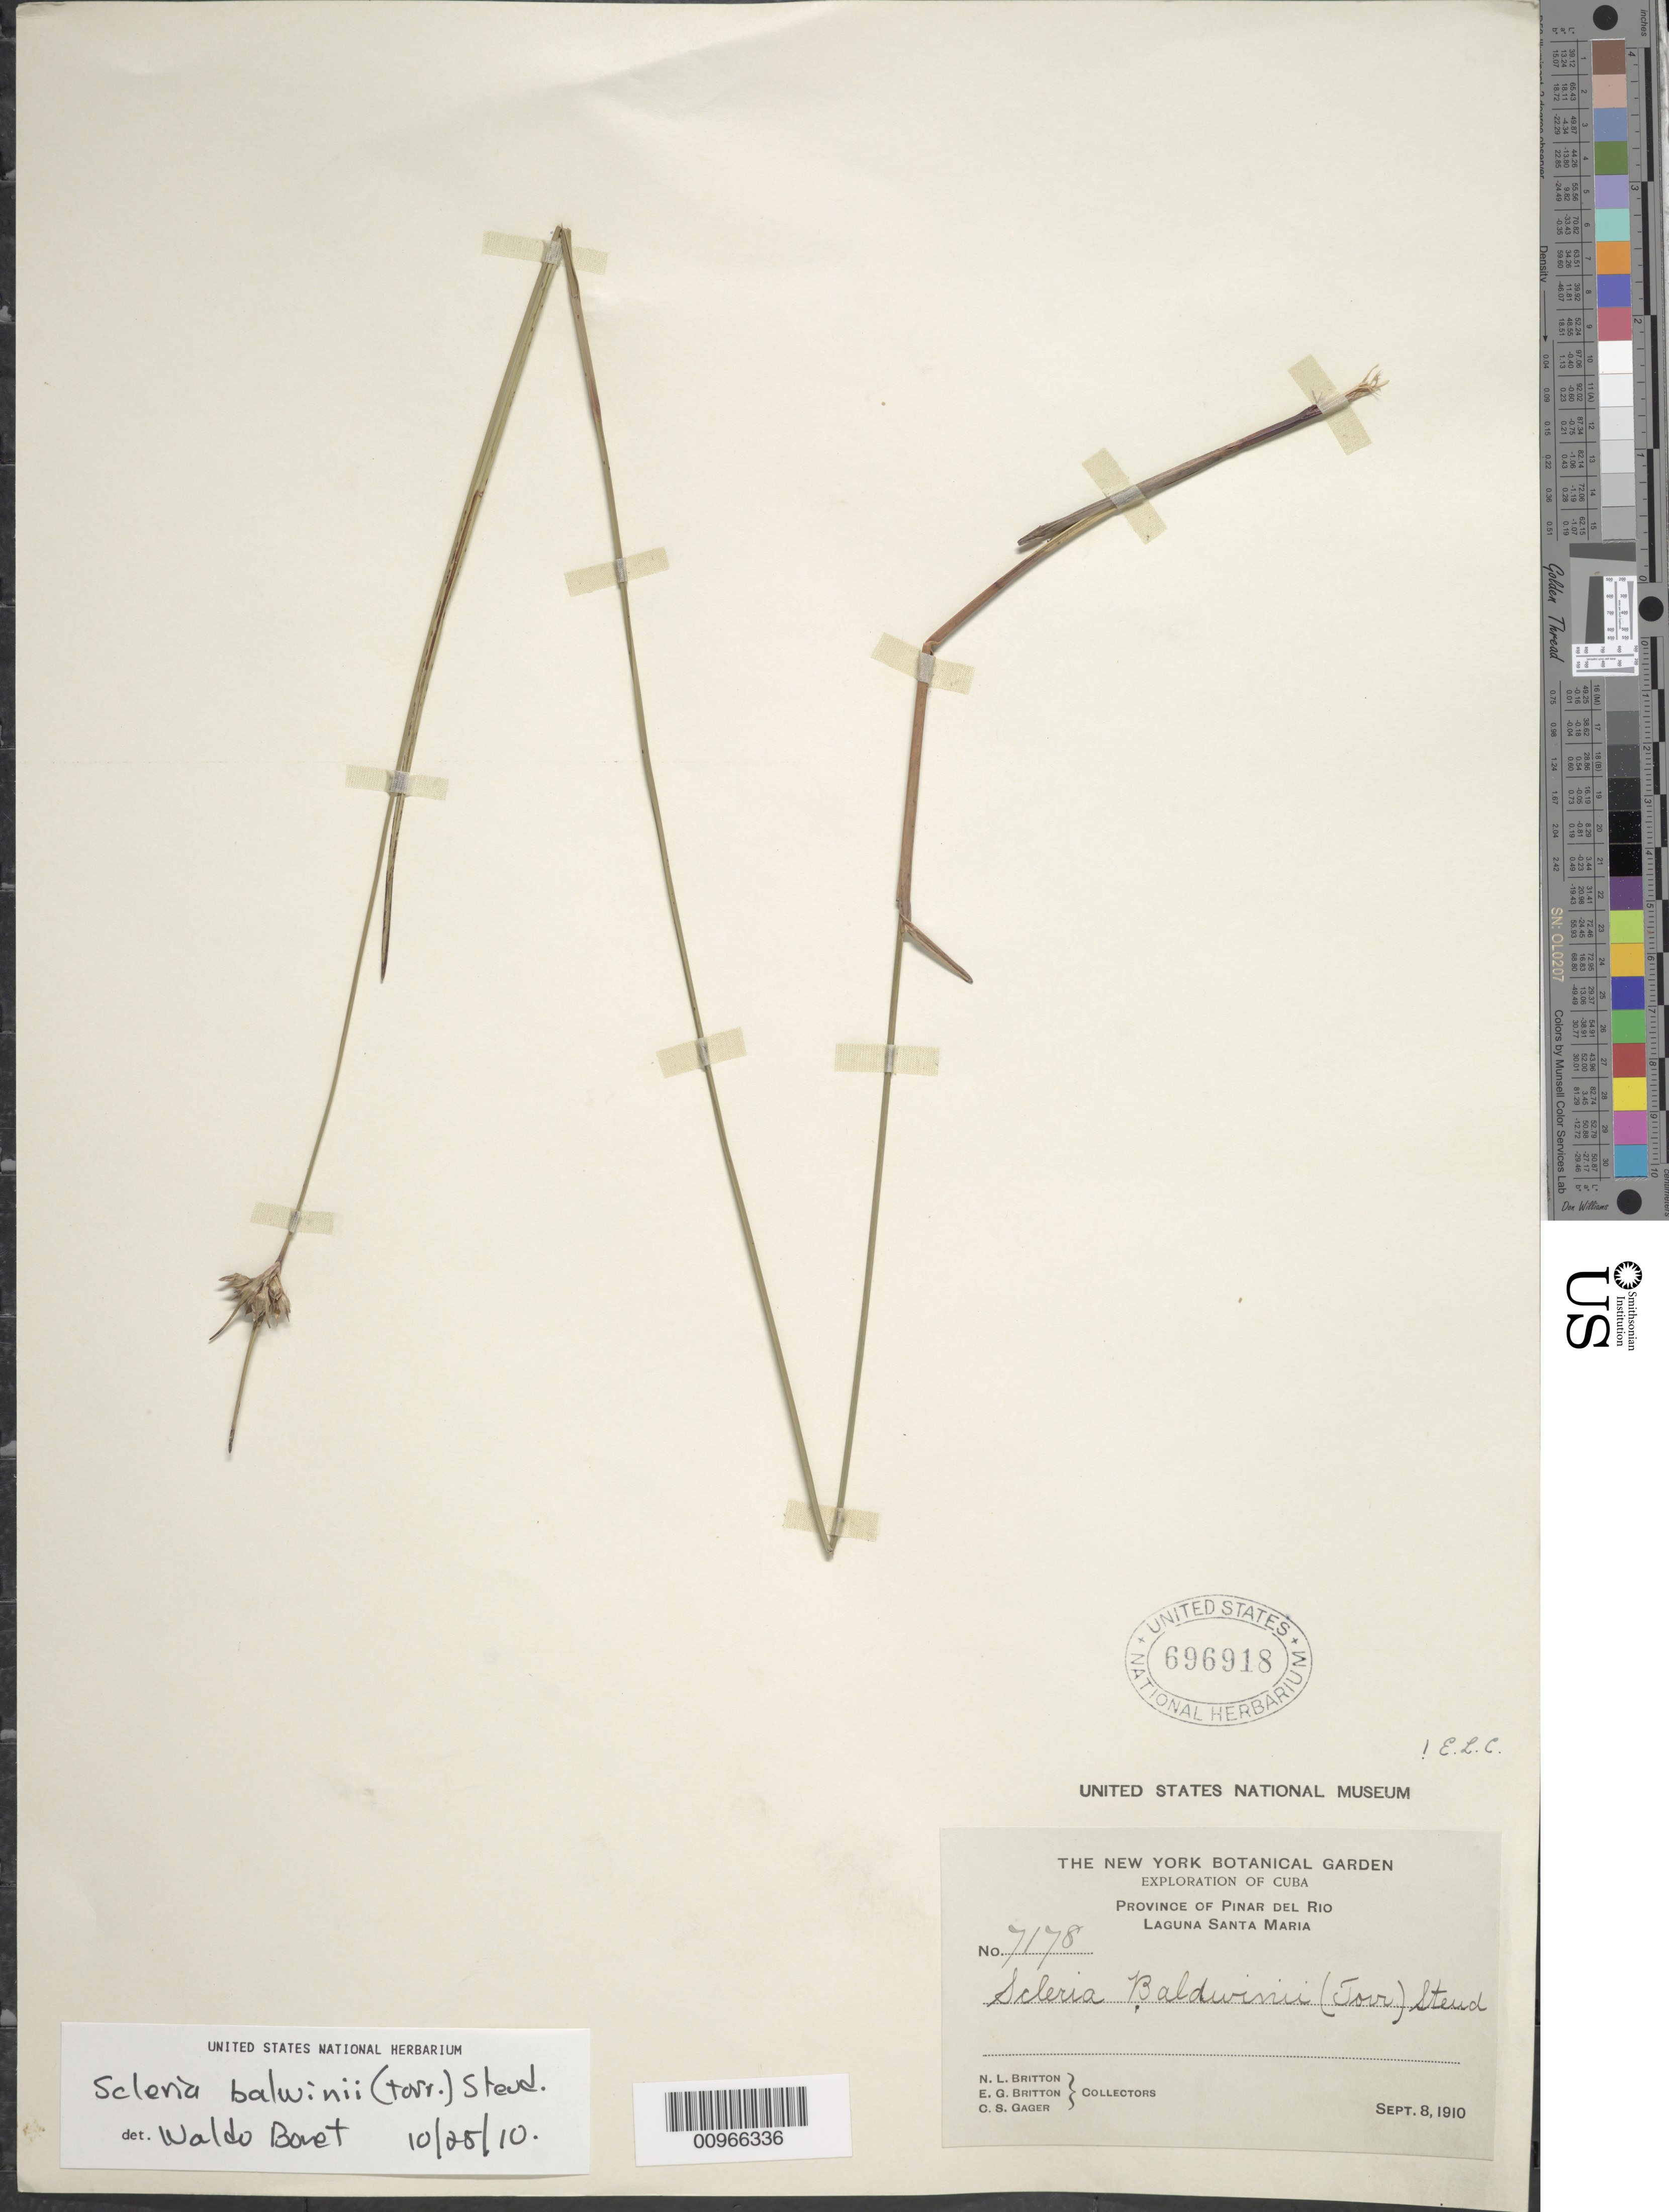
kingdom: Plantae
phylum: Tracheophyta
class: Liliopsida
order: Poales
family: Cyperaceae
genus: Scleria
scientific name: Scleria baldwinii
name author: (Torr.) Steud.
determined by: Core, E. L.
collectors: N. Britton, E. G. Britton & C. Gager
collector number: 7178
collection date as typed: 08 Sep 1910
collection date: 1910-09-08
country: Cuba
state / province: Pinar del Rio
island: Cuba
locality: Laguna Santa Maria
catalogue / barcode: US 696918